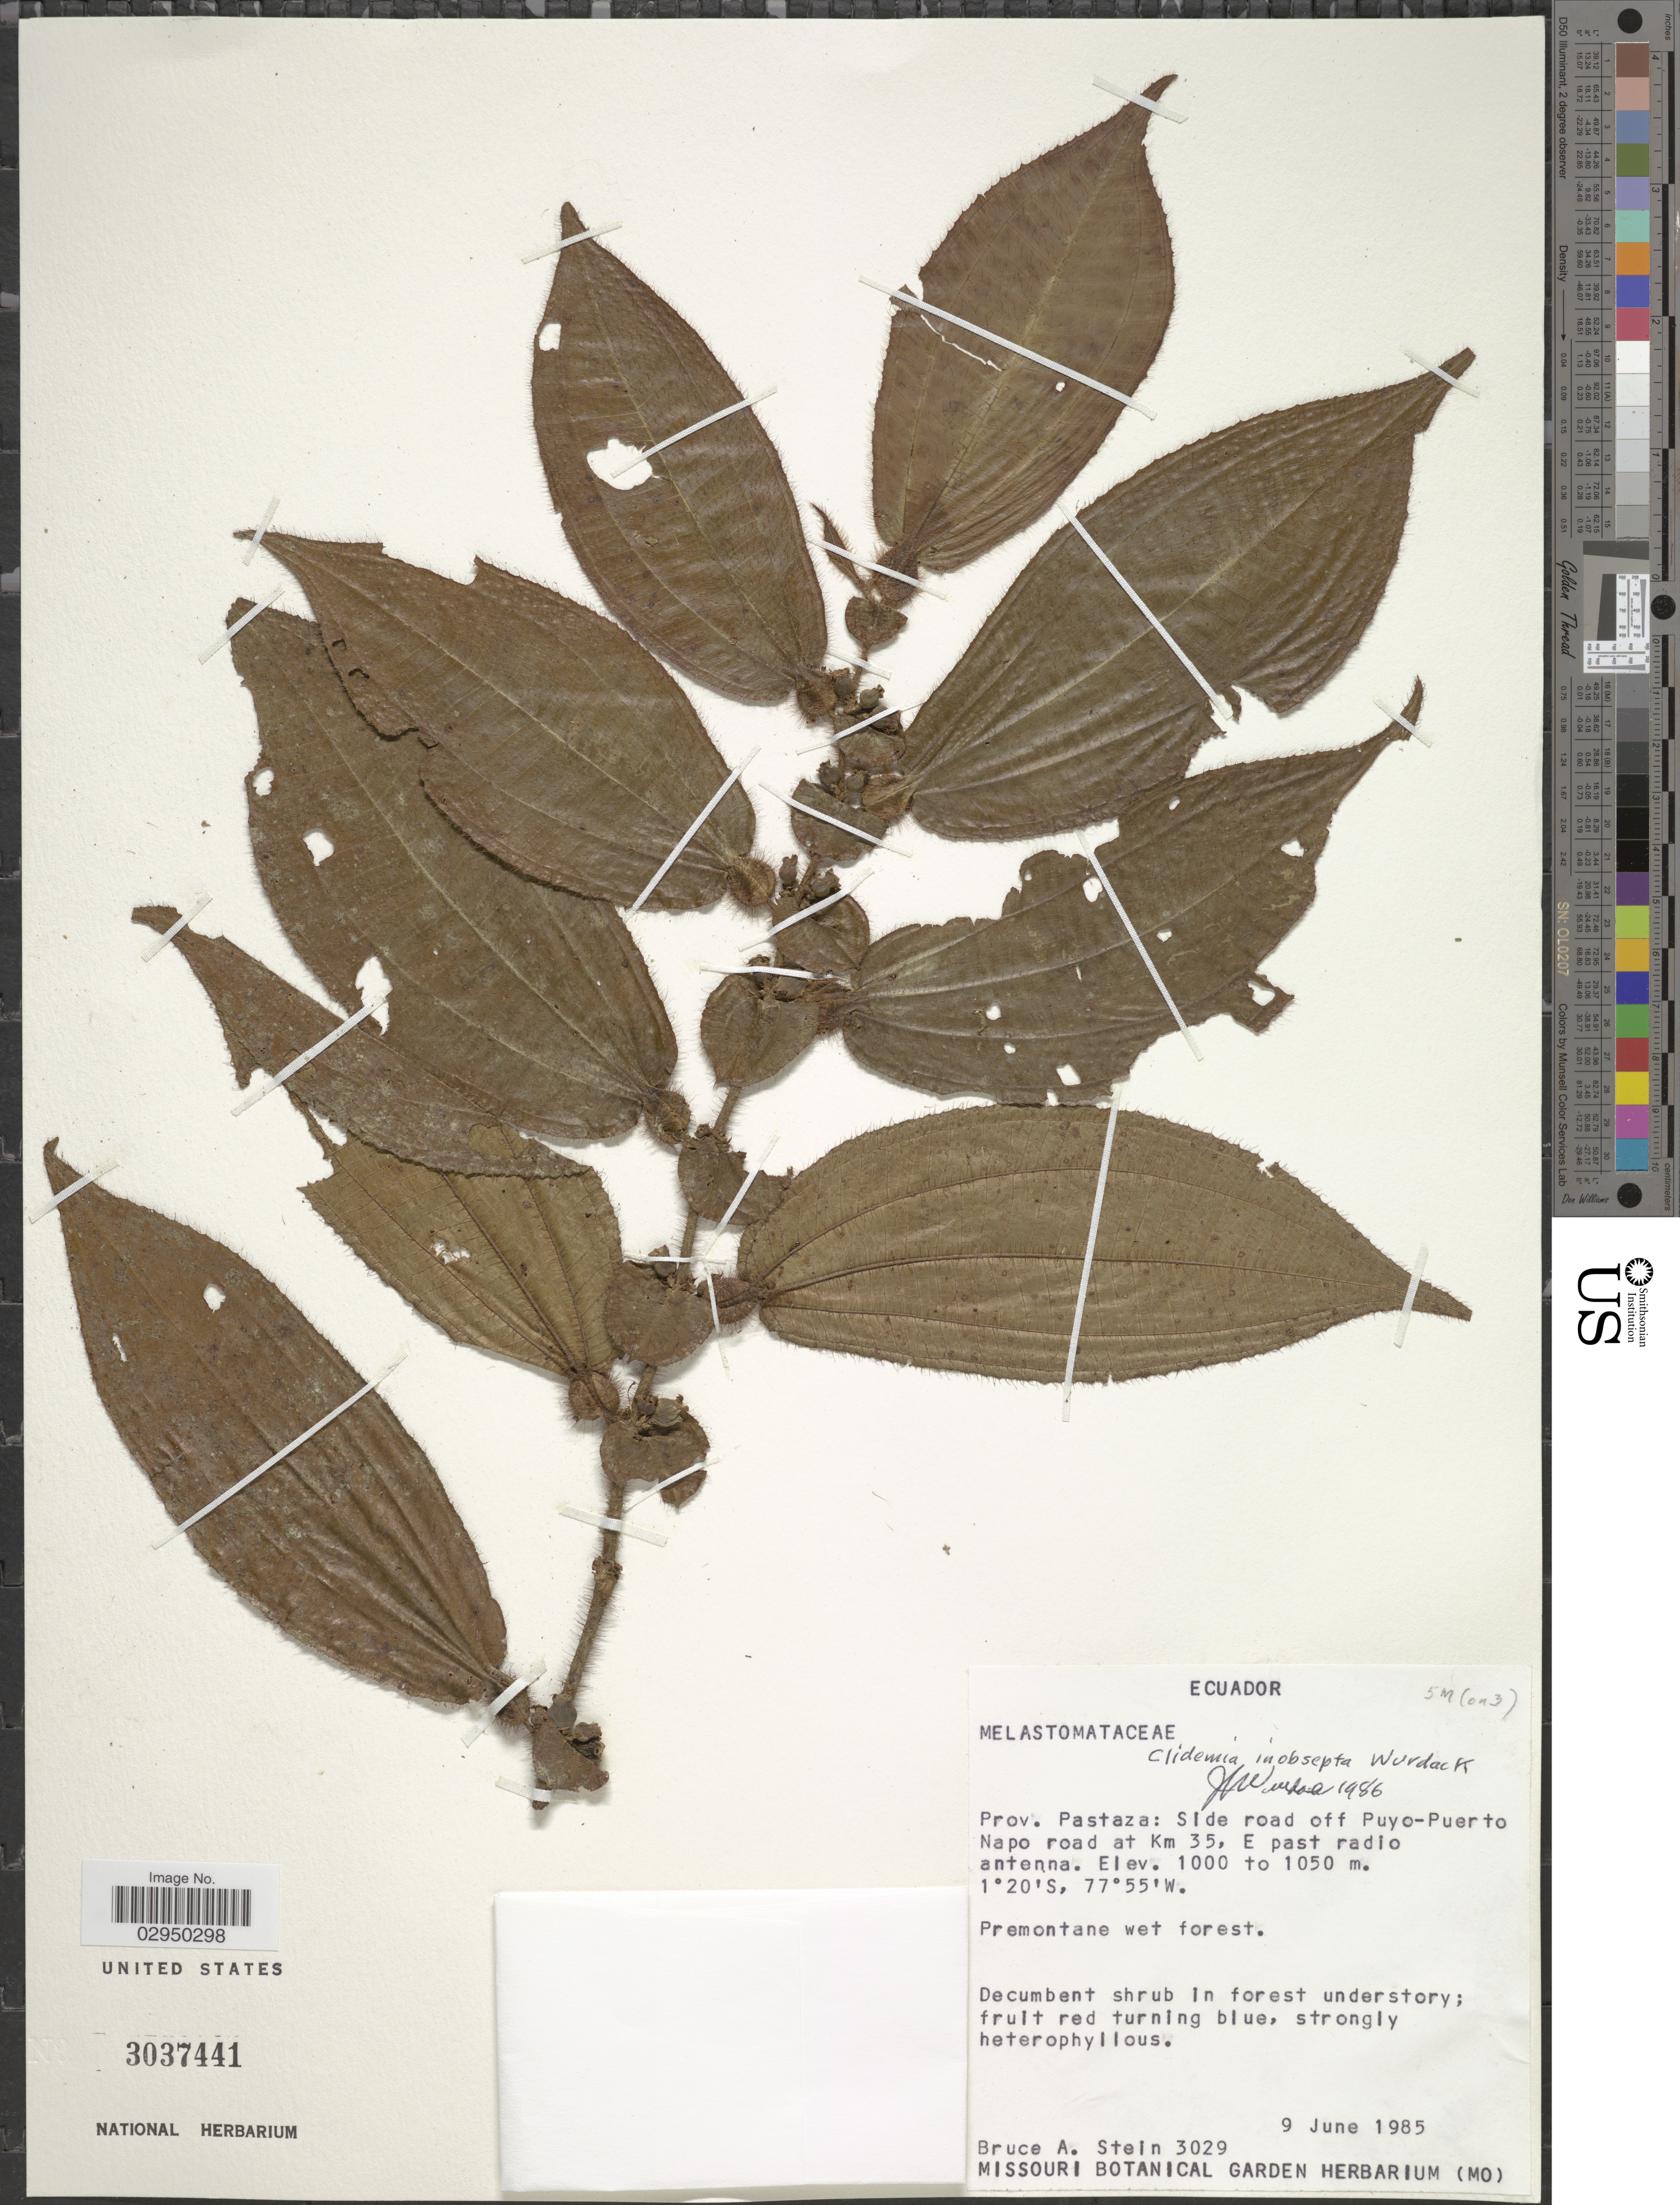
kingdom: Plantae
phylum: Tracheophyta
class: Magnoliopsida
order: Myrtales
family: Melastomataceae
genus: Clidemia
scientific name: Clidemia inobsepta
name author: Wurdack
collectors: B. A. Stein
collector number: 3029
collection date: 1985-06-09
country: Ecuador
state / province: Pastaza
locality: Side road off Puyo-Puerto Napo road at Km 35, E past radio antenna.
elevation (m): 1000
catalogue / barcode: US 3037441